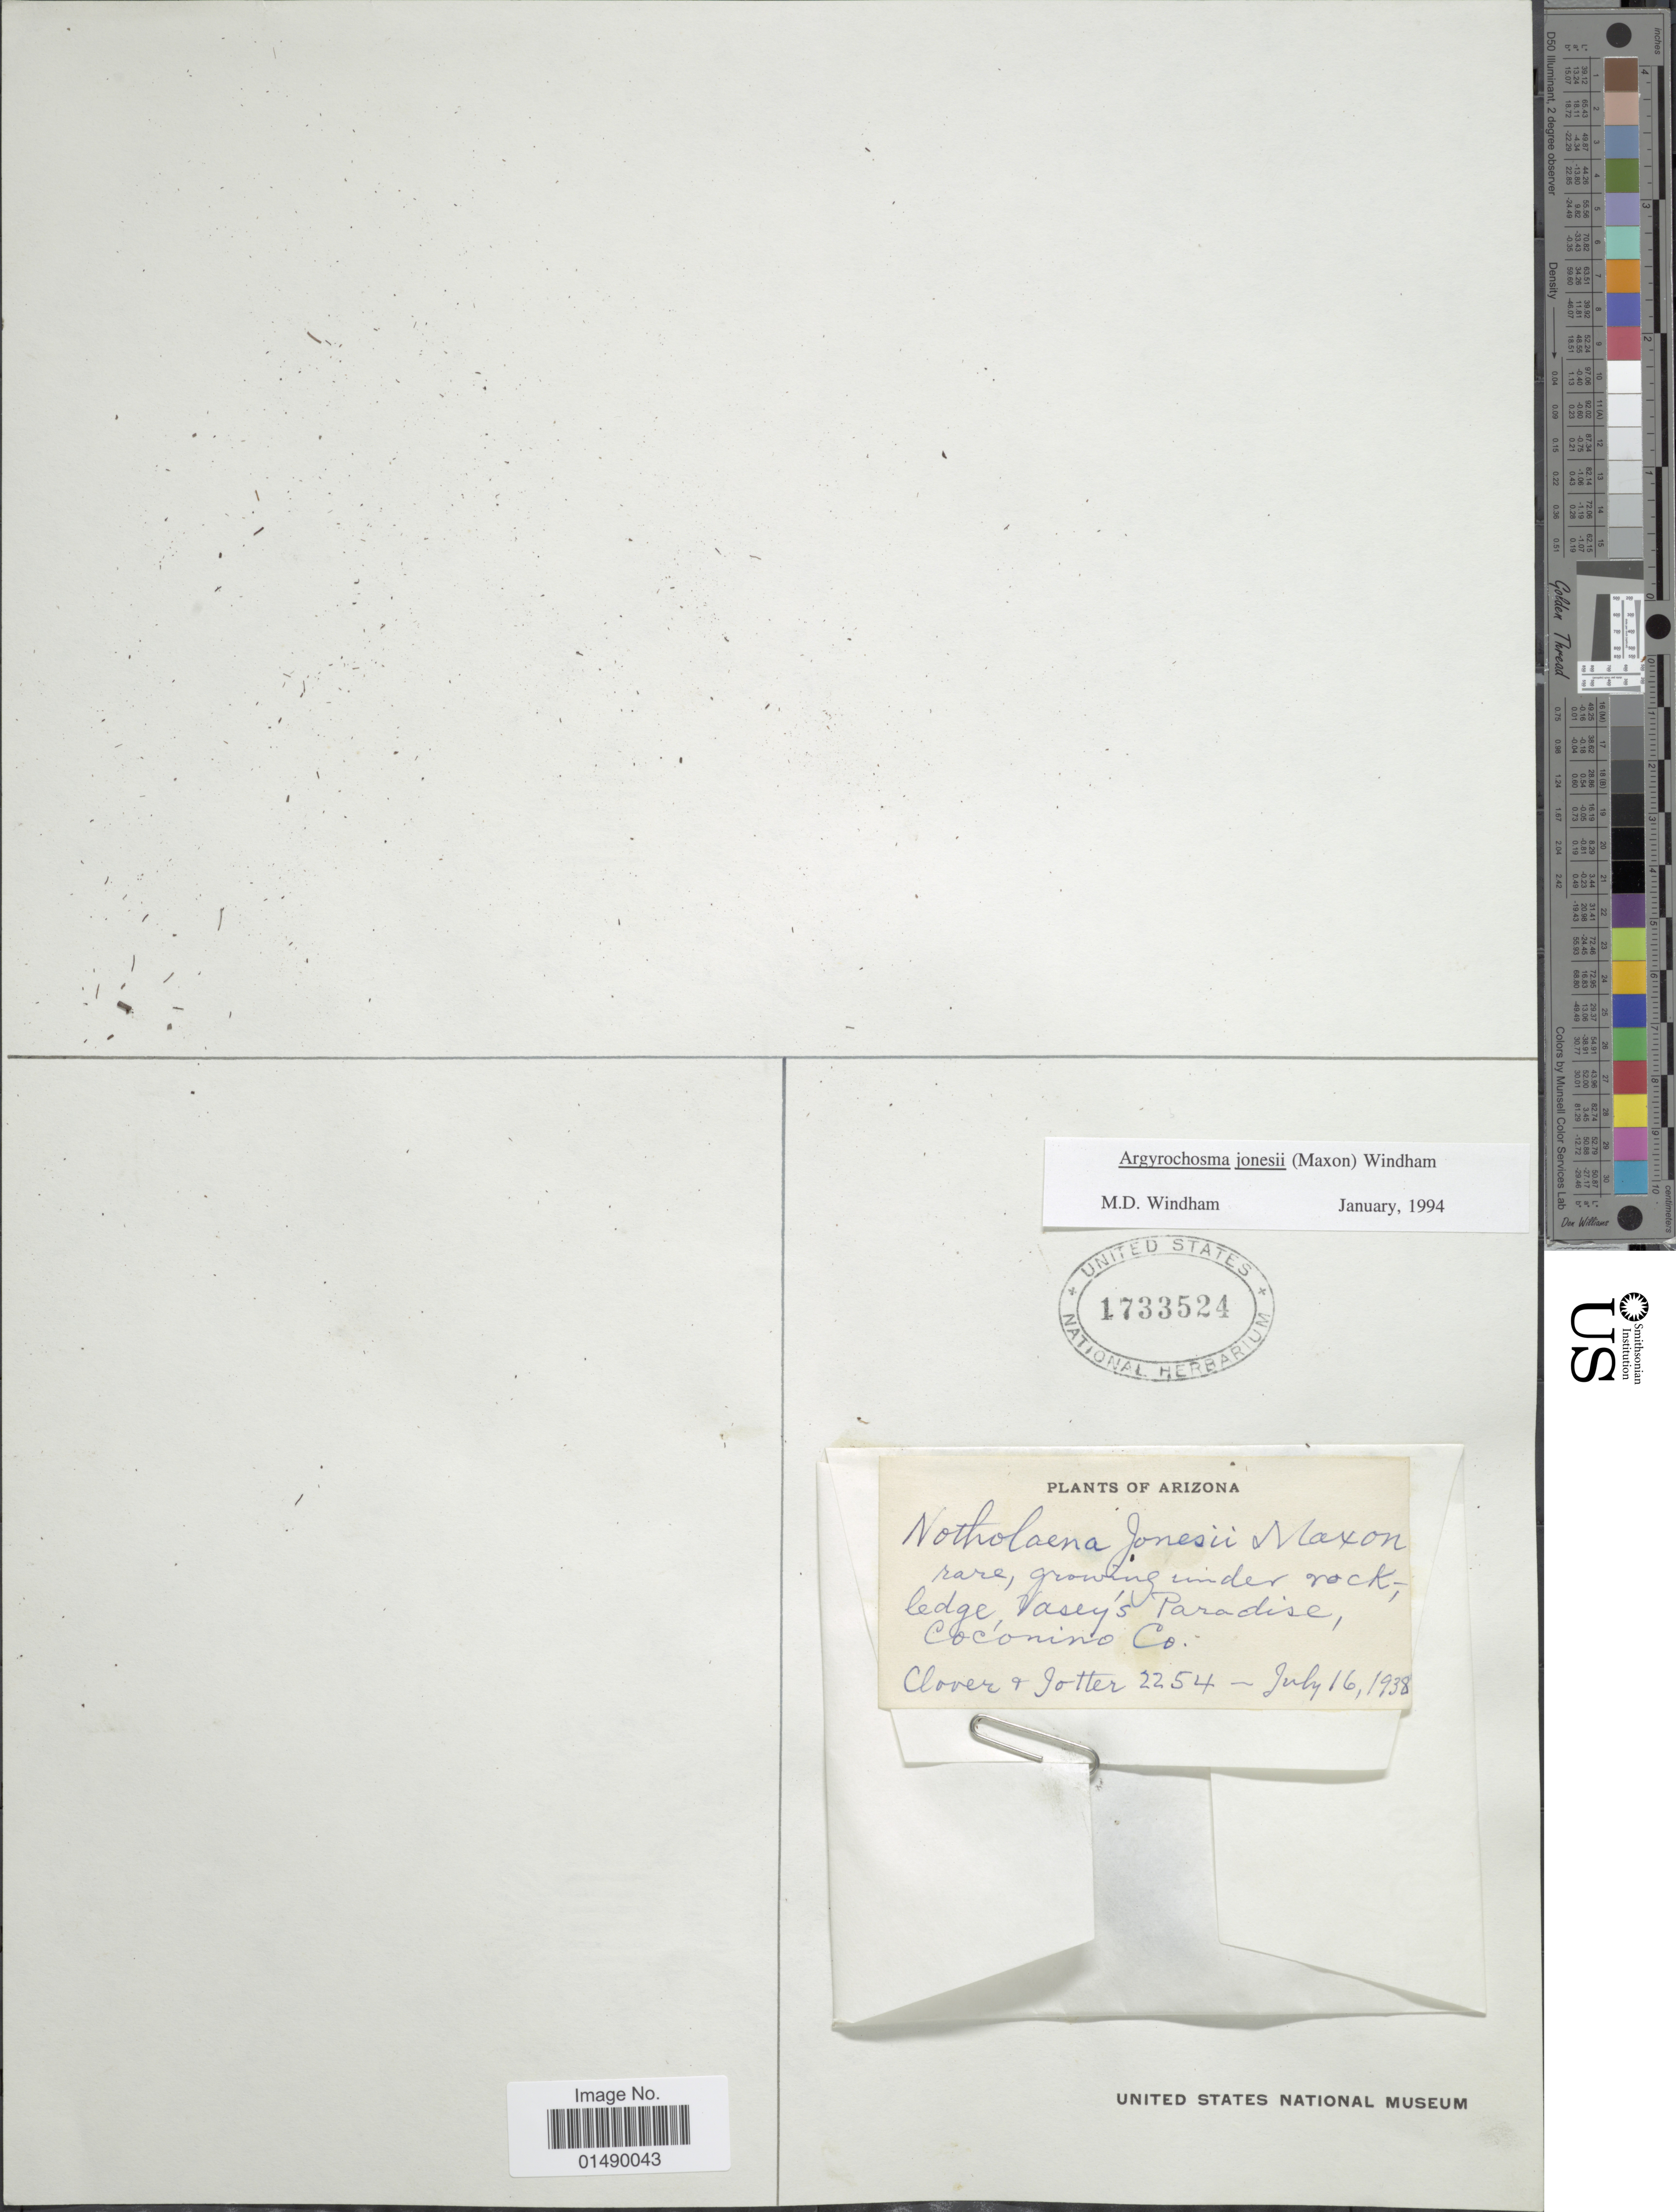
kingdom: Plantae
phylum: Tracheophyta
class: Polypodiopsida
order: Polypodiales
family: Pteridaceae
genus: Argyrochosma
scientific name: Argyrochosma jonesii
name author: (Maxon) Windham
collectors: E. U. Clover & M. Jotter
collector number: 2254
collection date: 1938-07-16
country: United States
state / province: Arizona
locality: Arizona, Vasey Paradise, Coconino Co.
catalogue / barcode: US 1733524